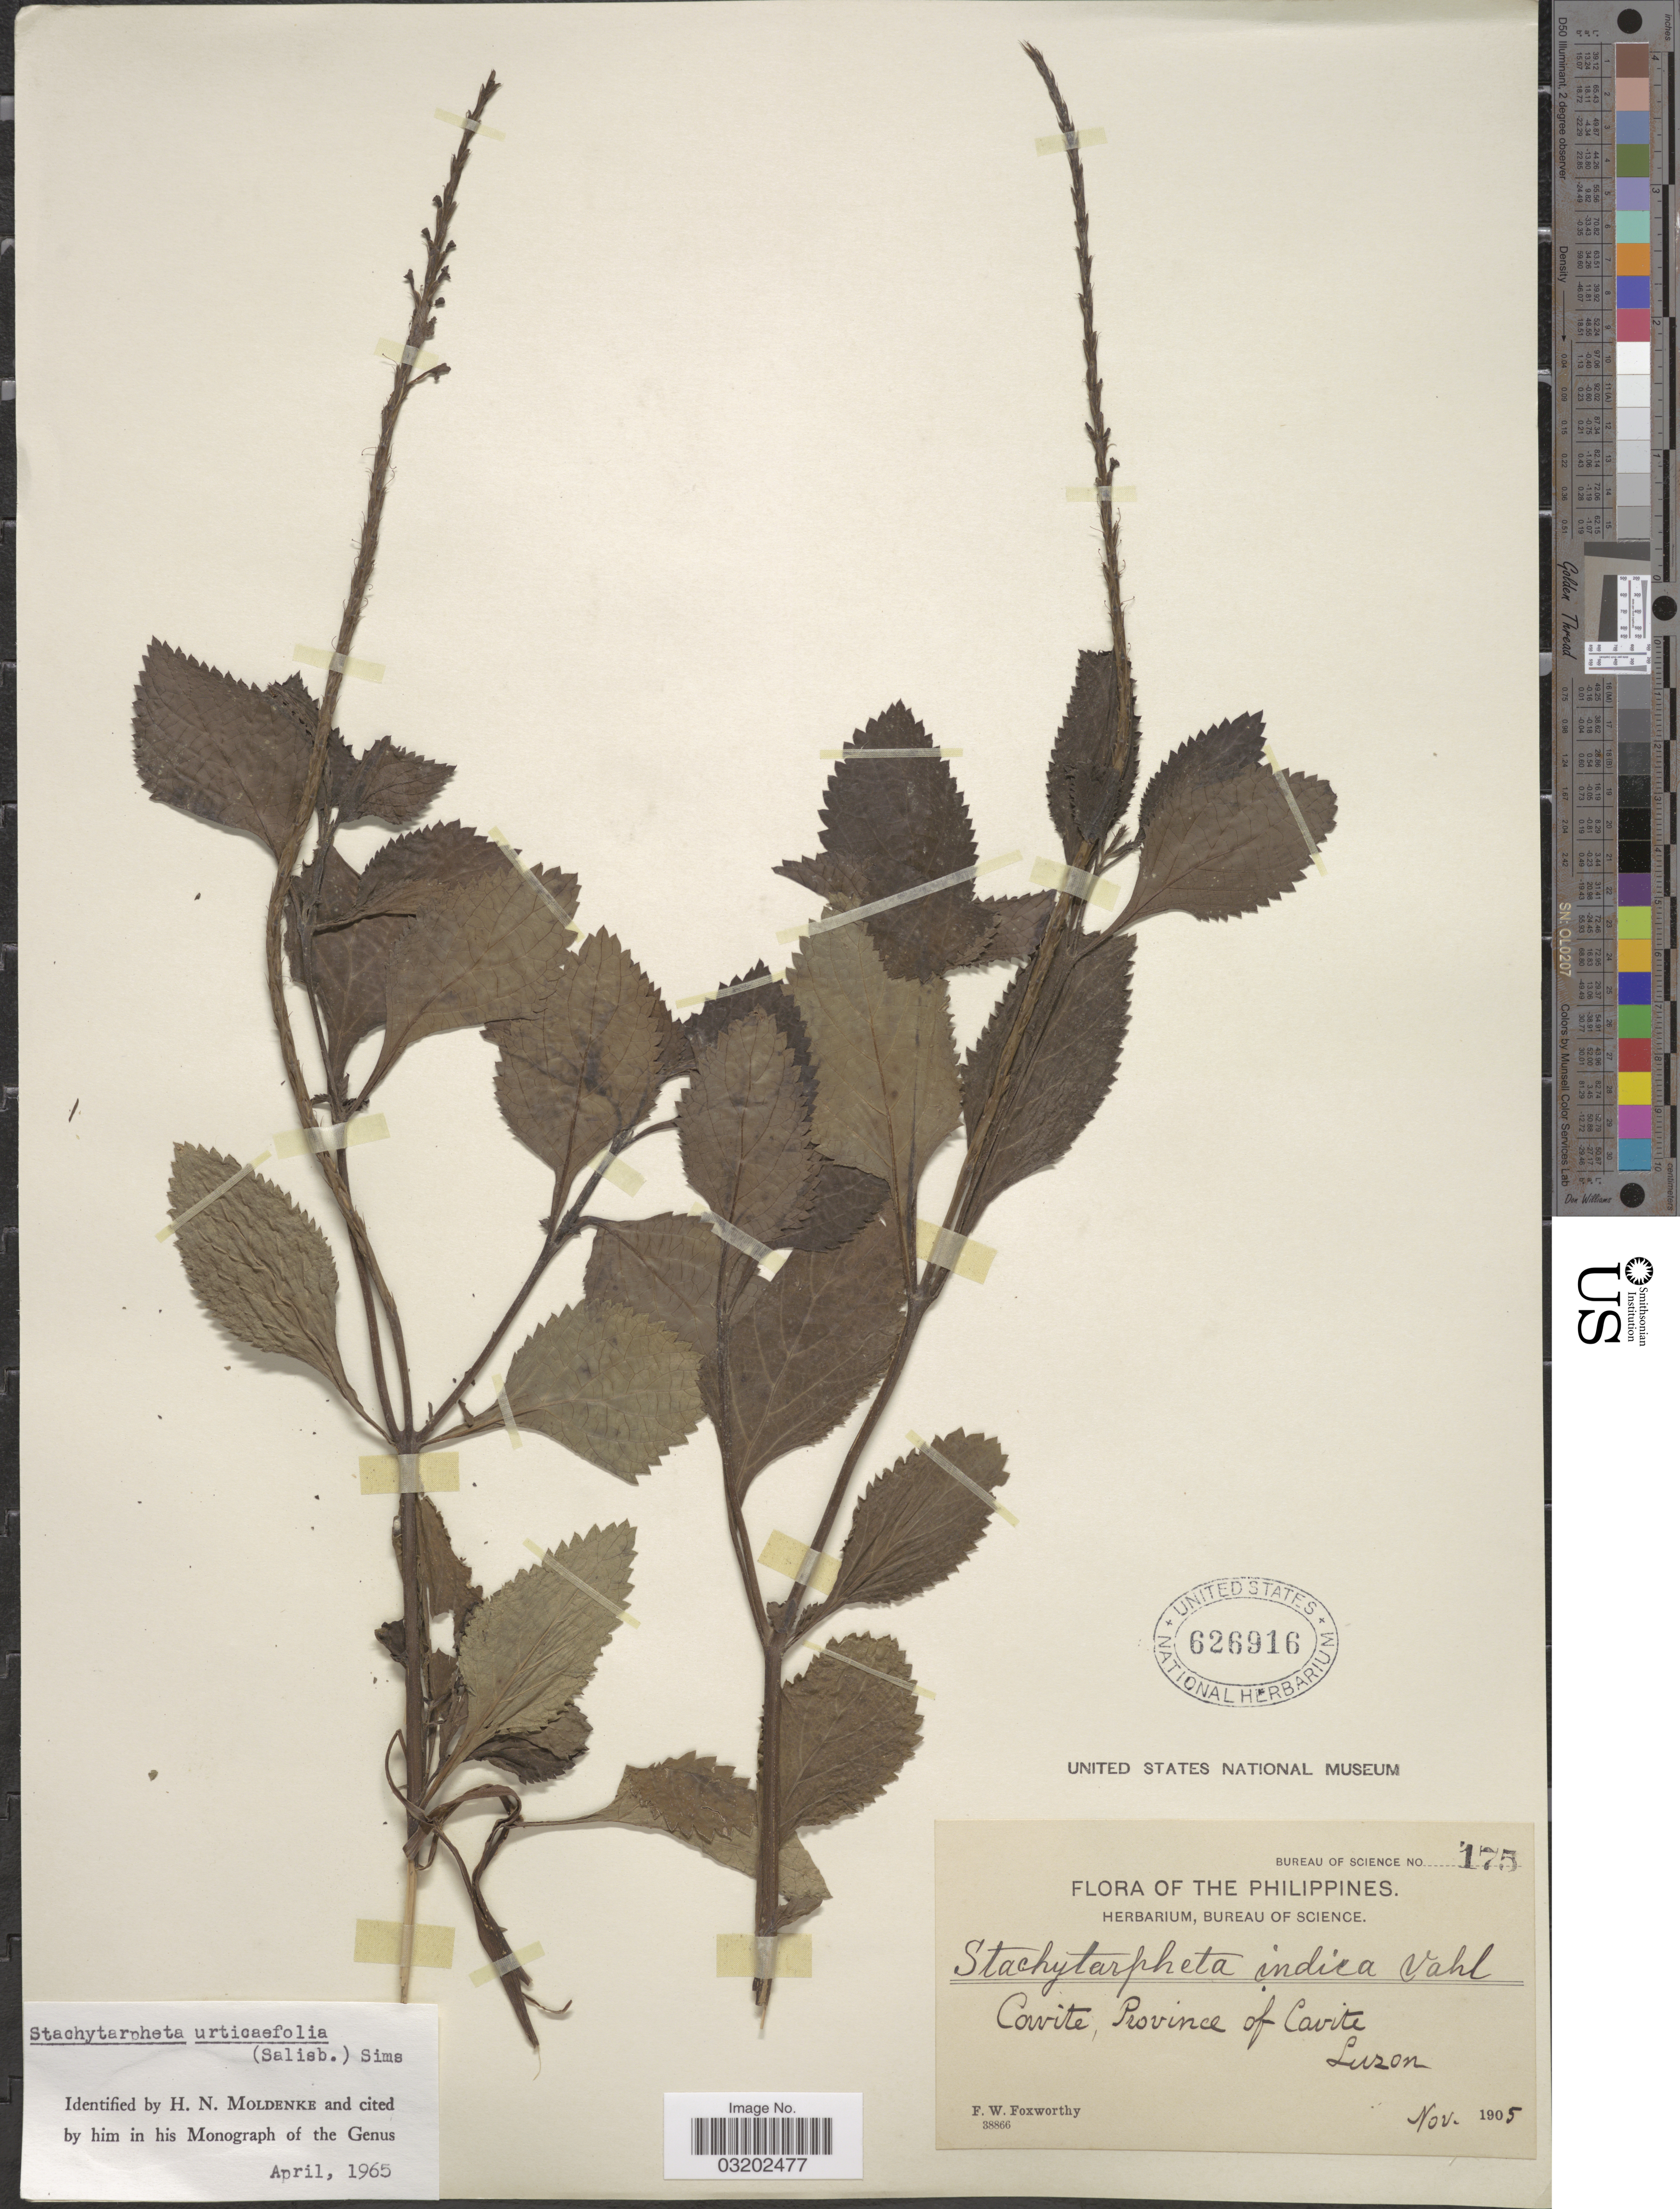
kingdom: Plantae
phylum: Tracheophyta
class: Magnoliopsida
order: Lamiales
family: Verbenaceae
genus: Stachytarpheta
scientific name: Stachytarpheta urticifolia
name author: Sims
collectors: F. W. Foxworthy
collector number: Bureau of Science 175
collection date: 1905-11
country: Philippines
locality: Cavite, Province of Cavite, Luzon.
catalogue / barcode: US 626916